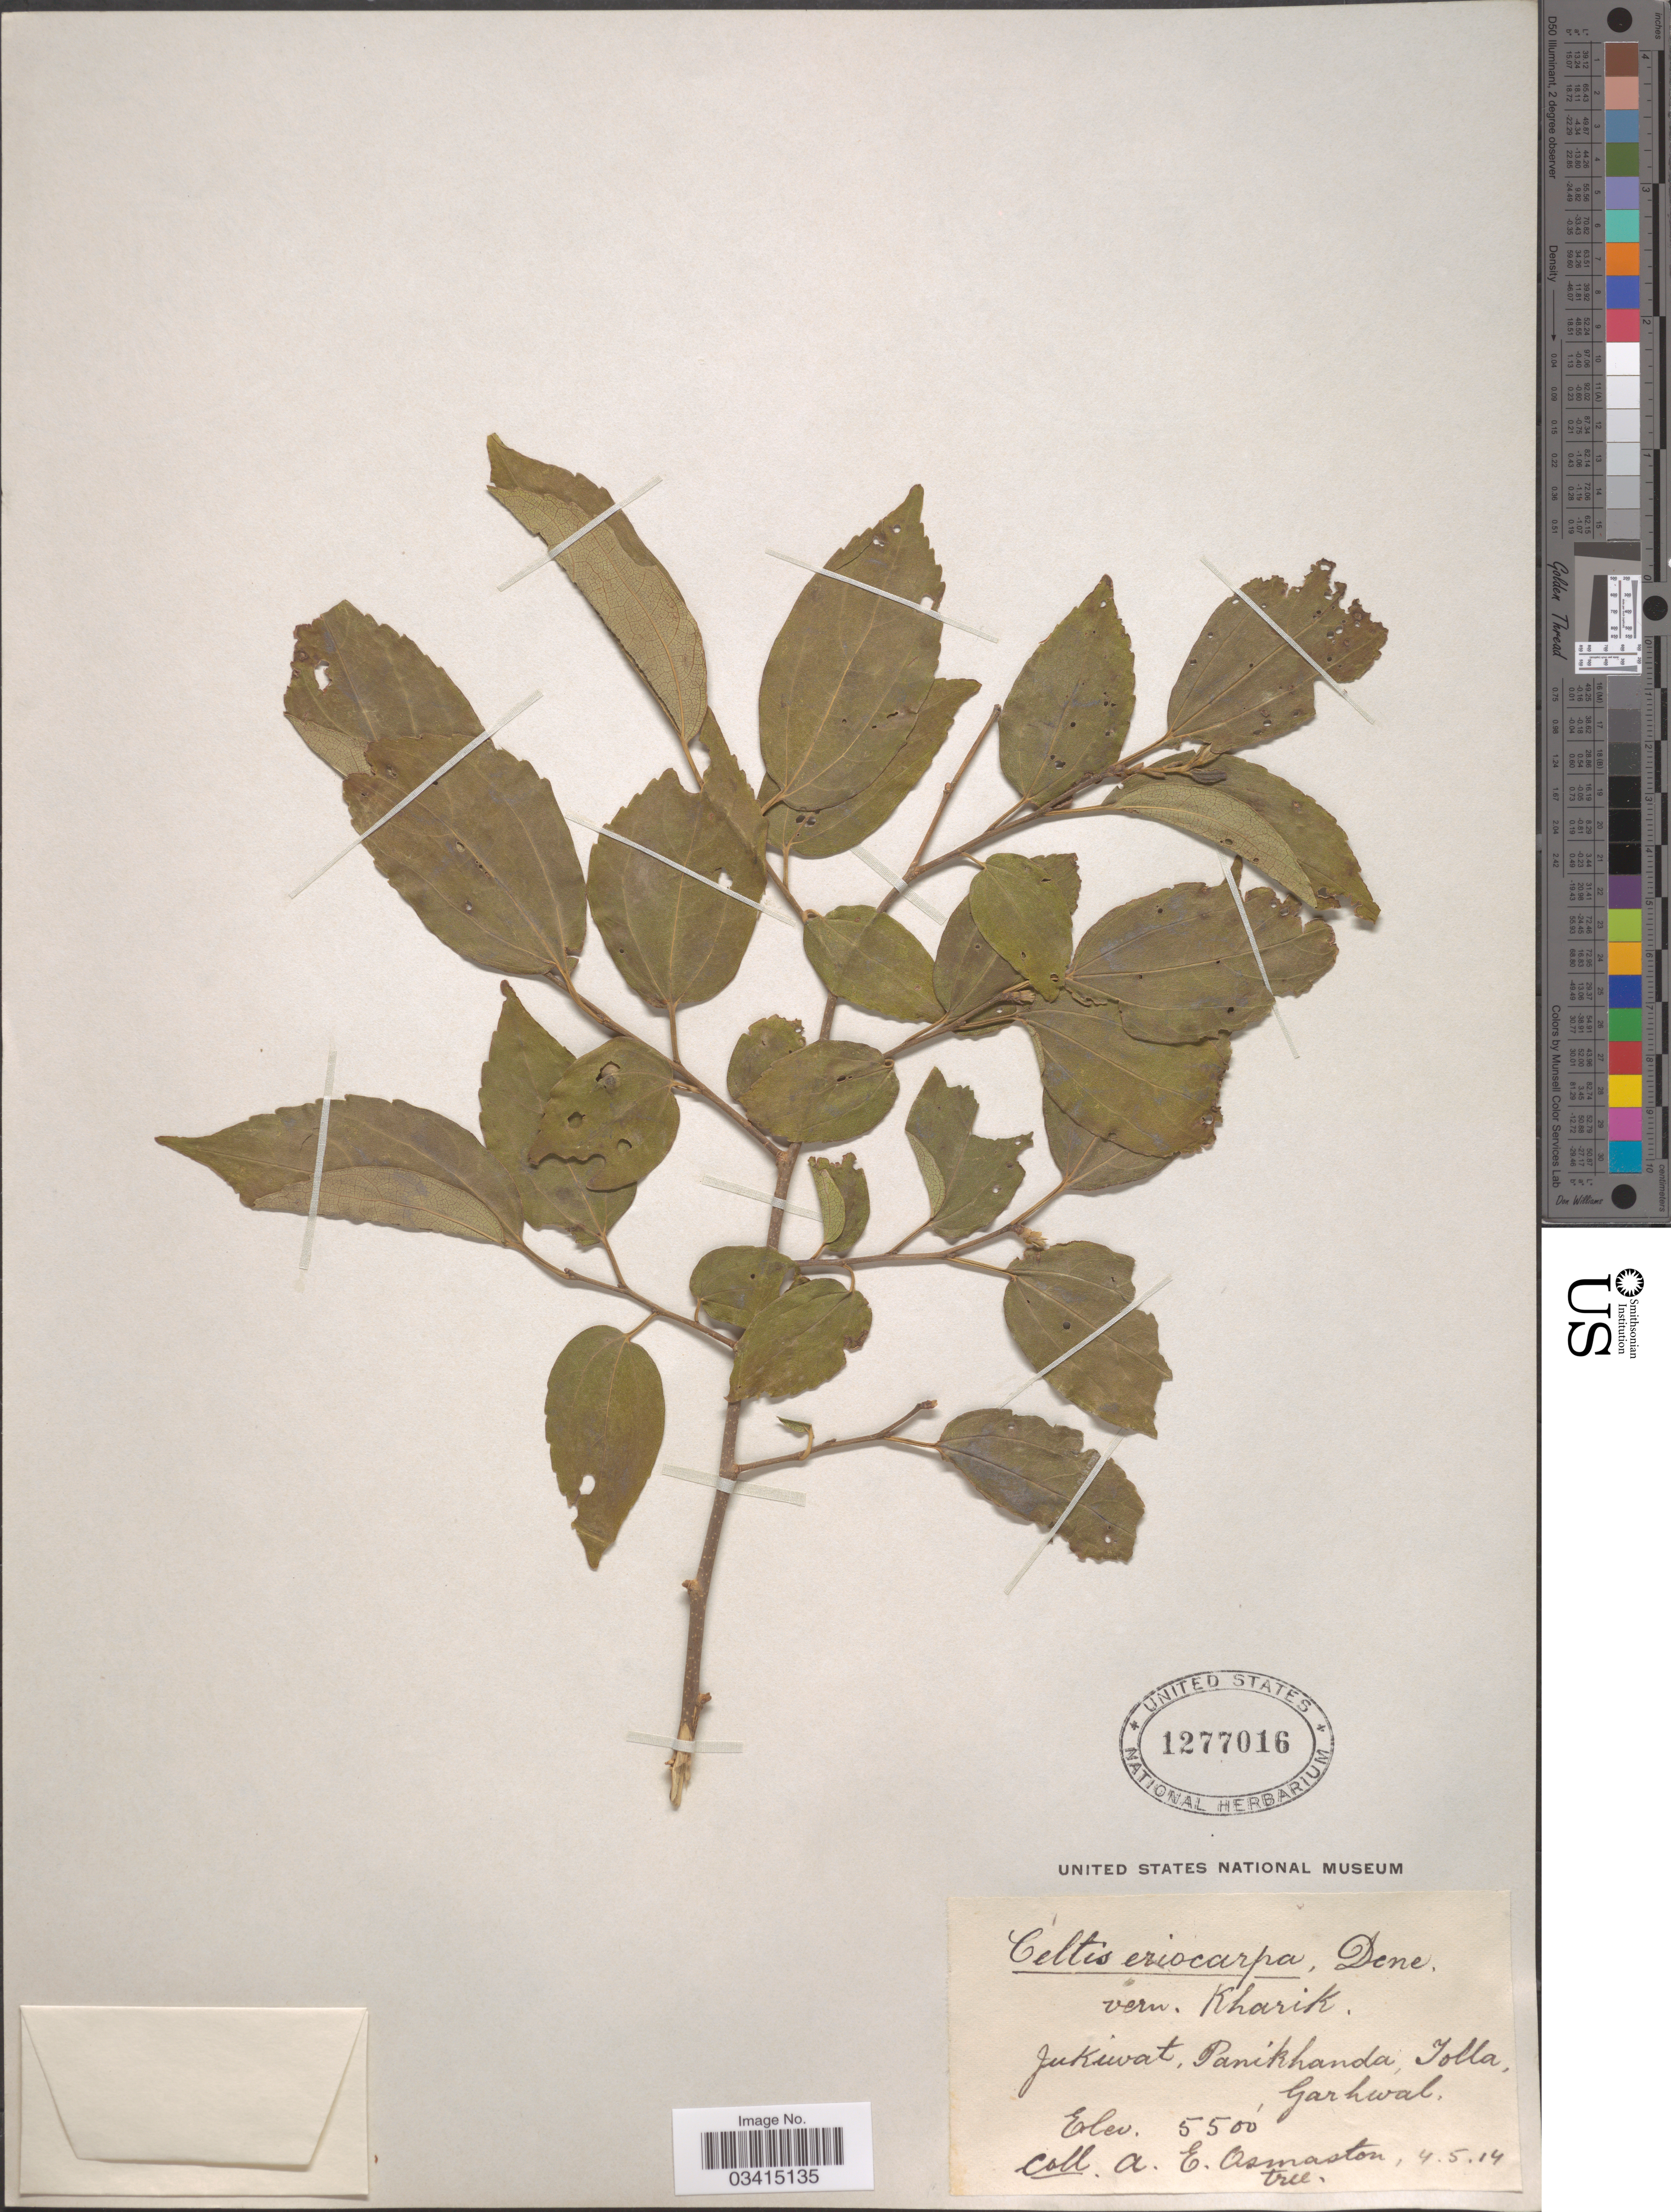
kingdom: Plantae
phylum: Tracheophyta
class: Magnoliopsida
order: Rosales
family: Cannabaceae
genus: Celtis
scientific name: Celtis eriocarpa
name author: Decne.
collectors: A. Osmaston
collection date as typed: Transcribed d/m/y: 4/5/14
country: India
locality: Jukiwat, Panikhanda, Tolla, Garhwal.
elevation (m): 1676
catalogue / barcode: US 1277016